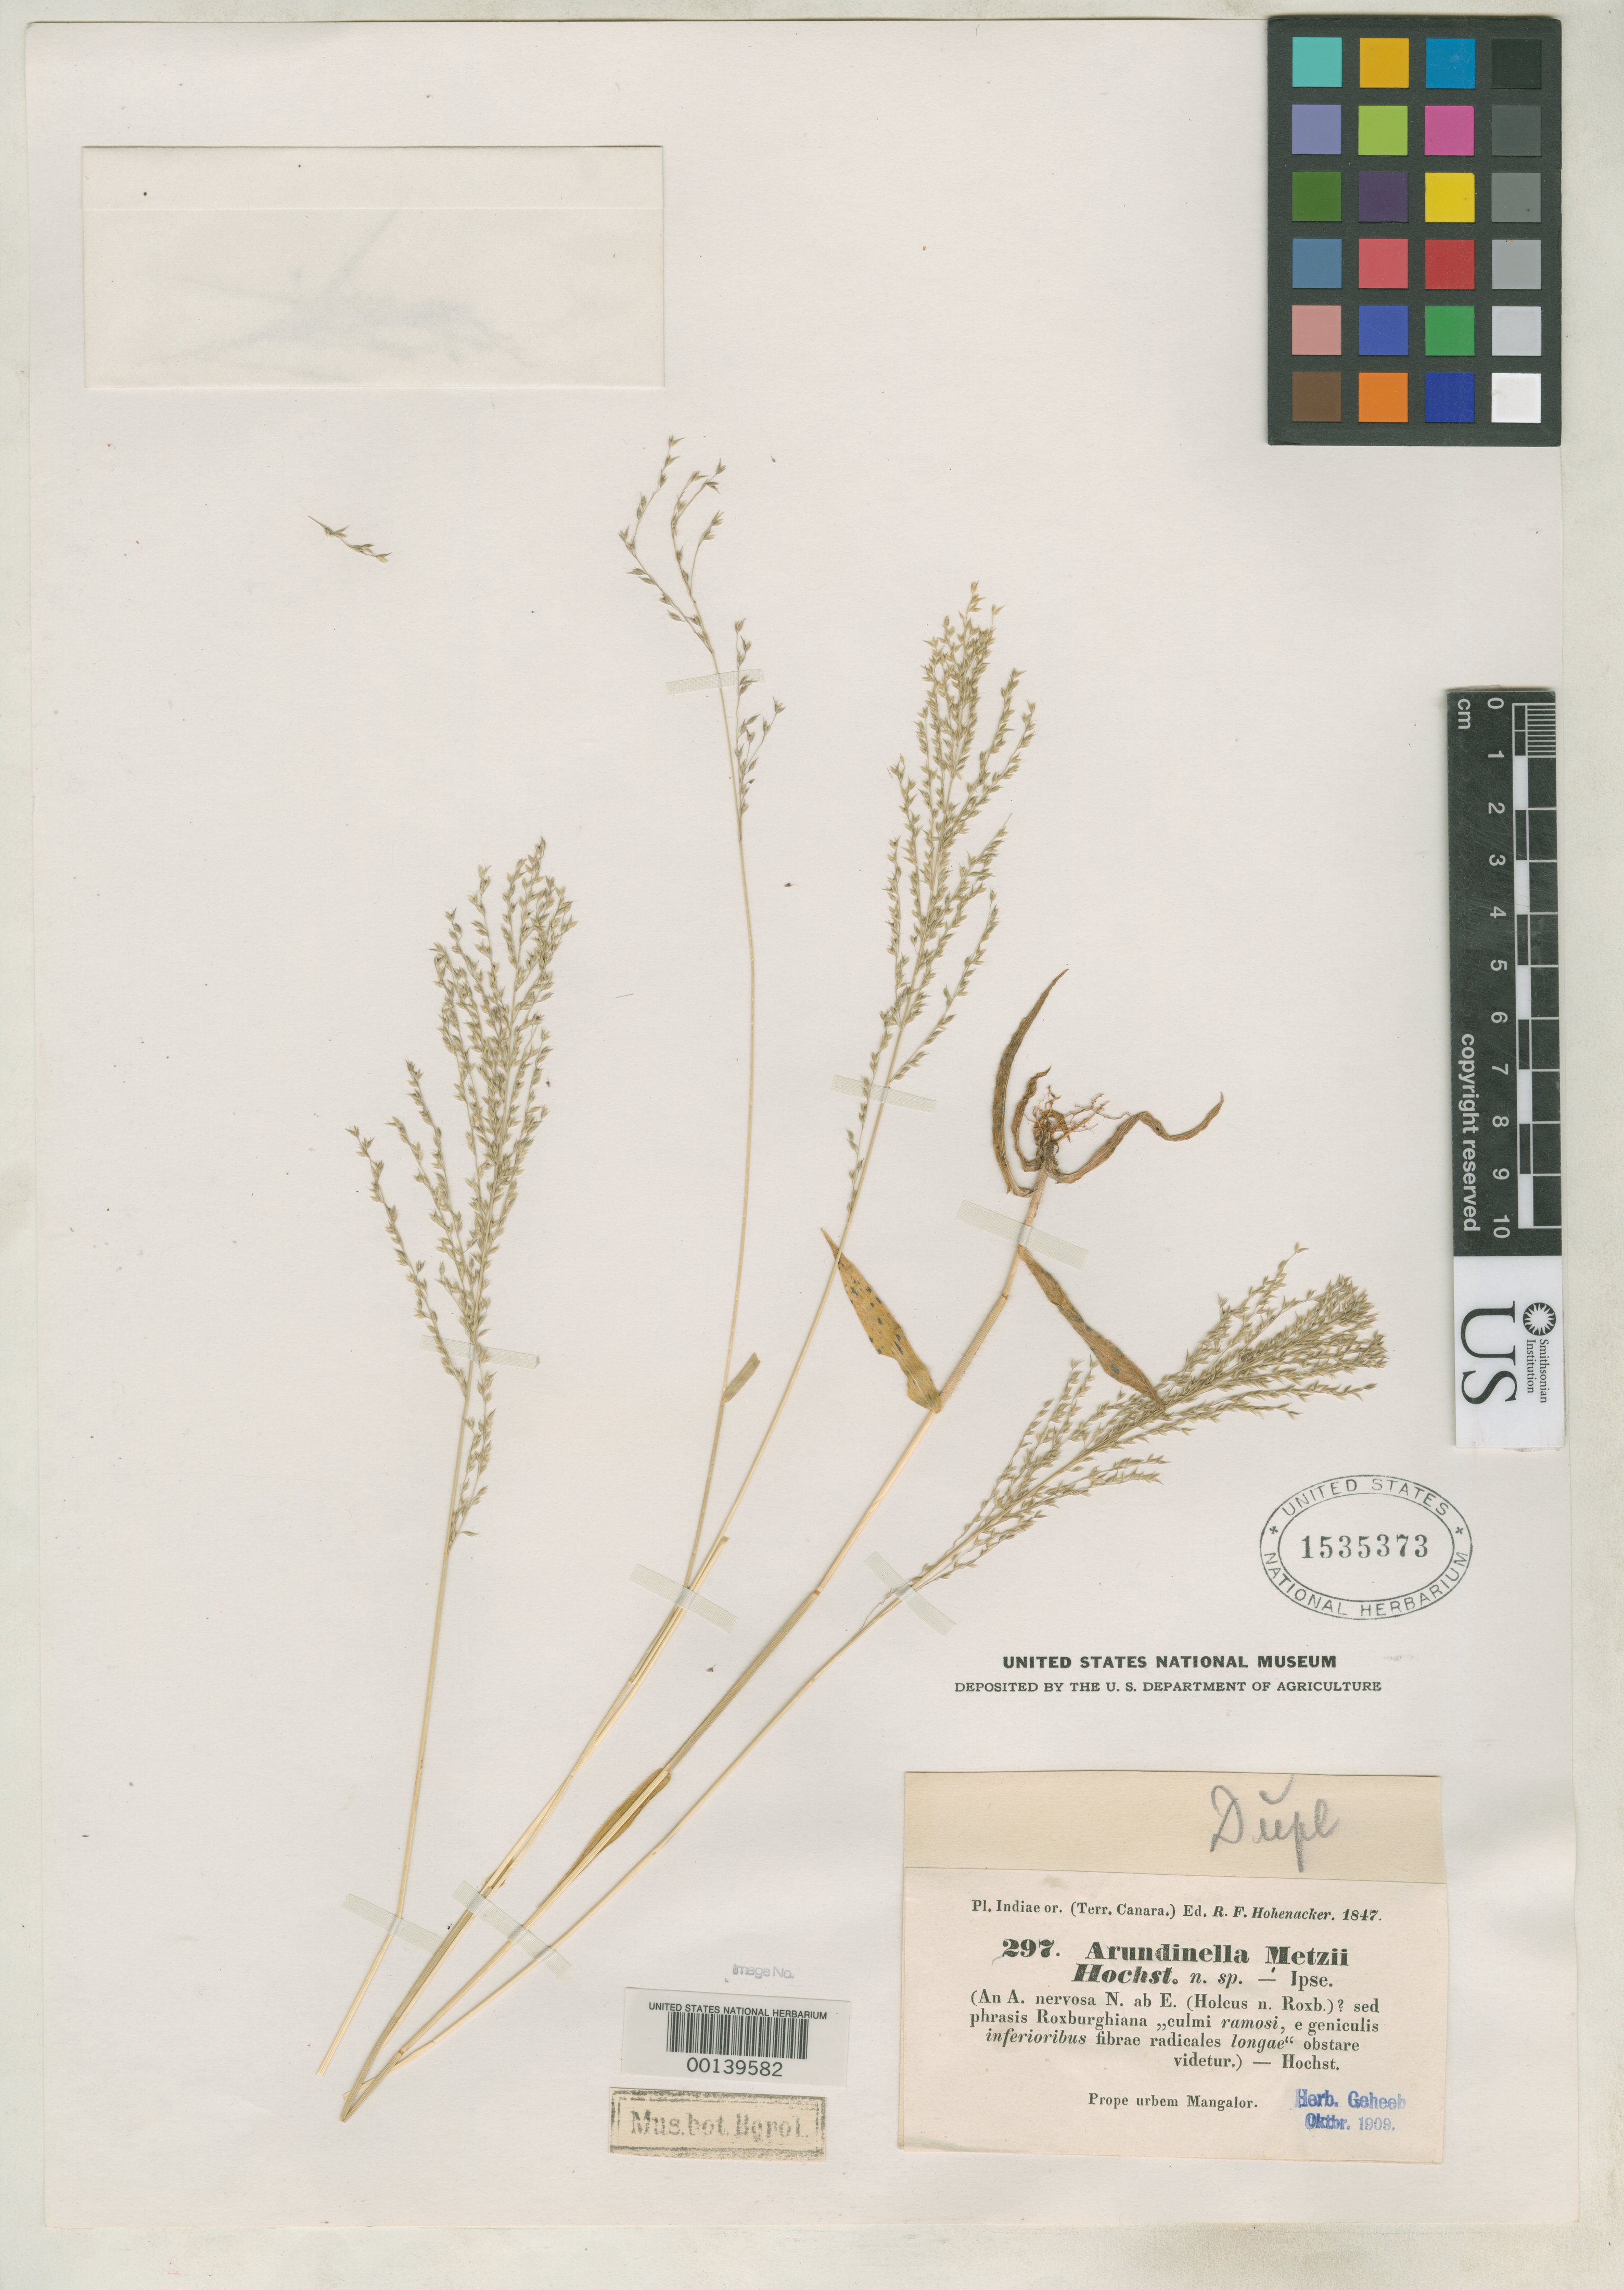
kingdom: Plantae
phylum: Tracheophyta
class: Liliopsida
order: Poales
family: Poaceae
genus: Arundinella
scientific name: Arundinella metzii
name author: Hochst. in Miq.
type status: Isotype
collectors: R. F. Hohenacker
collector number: Metz. Herb. No. 297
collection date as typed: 1847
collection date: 1847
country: India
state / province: Karnataka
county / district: Mysore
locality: Mangalor.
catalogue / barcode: US 1535373